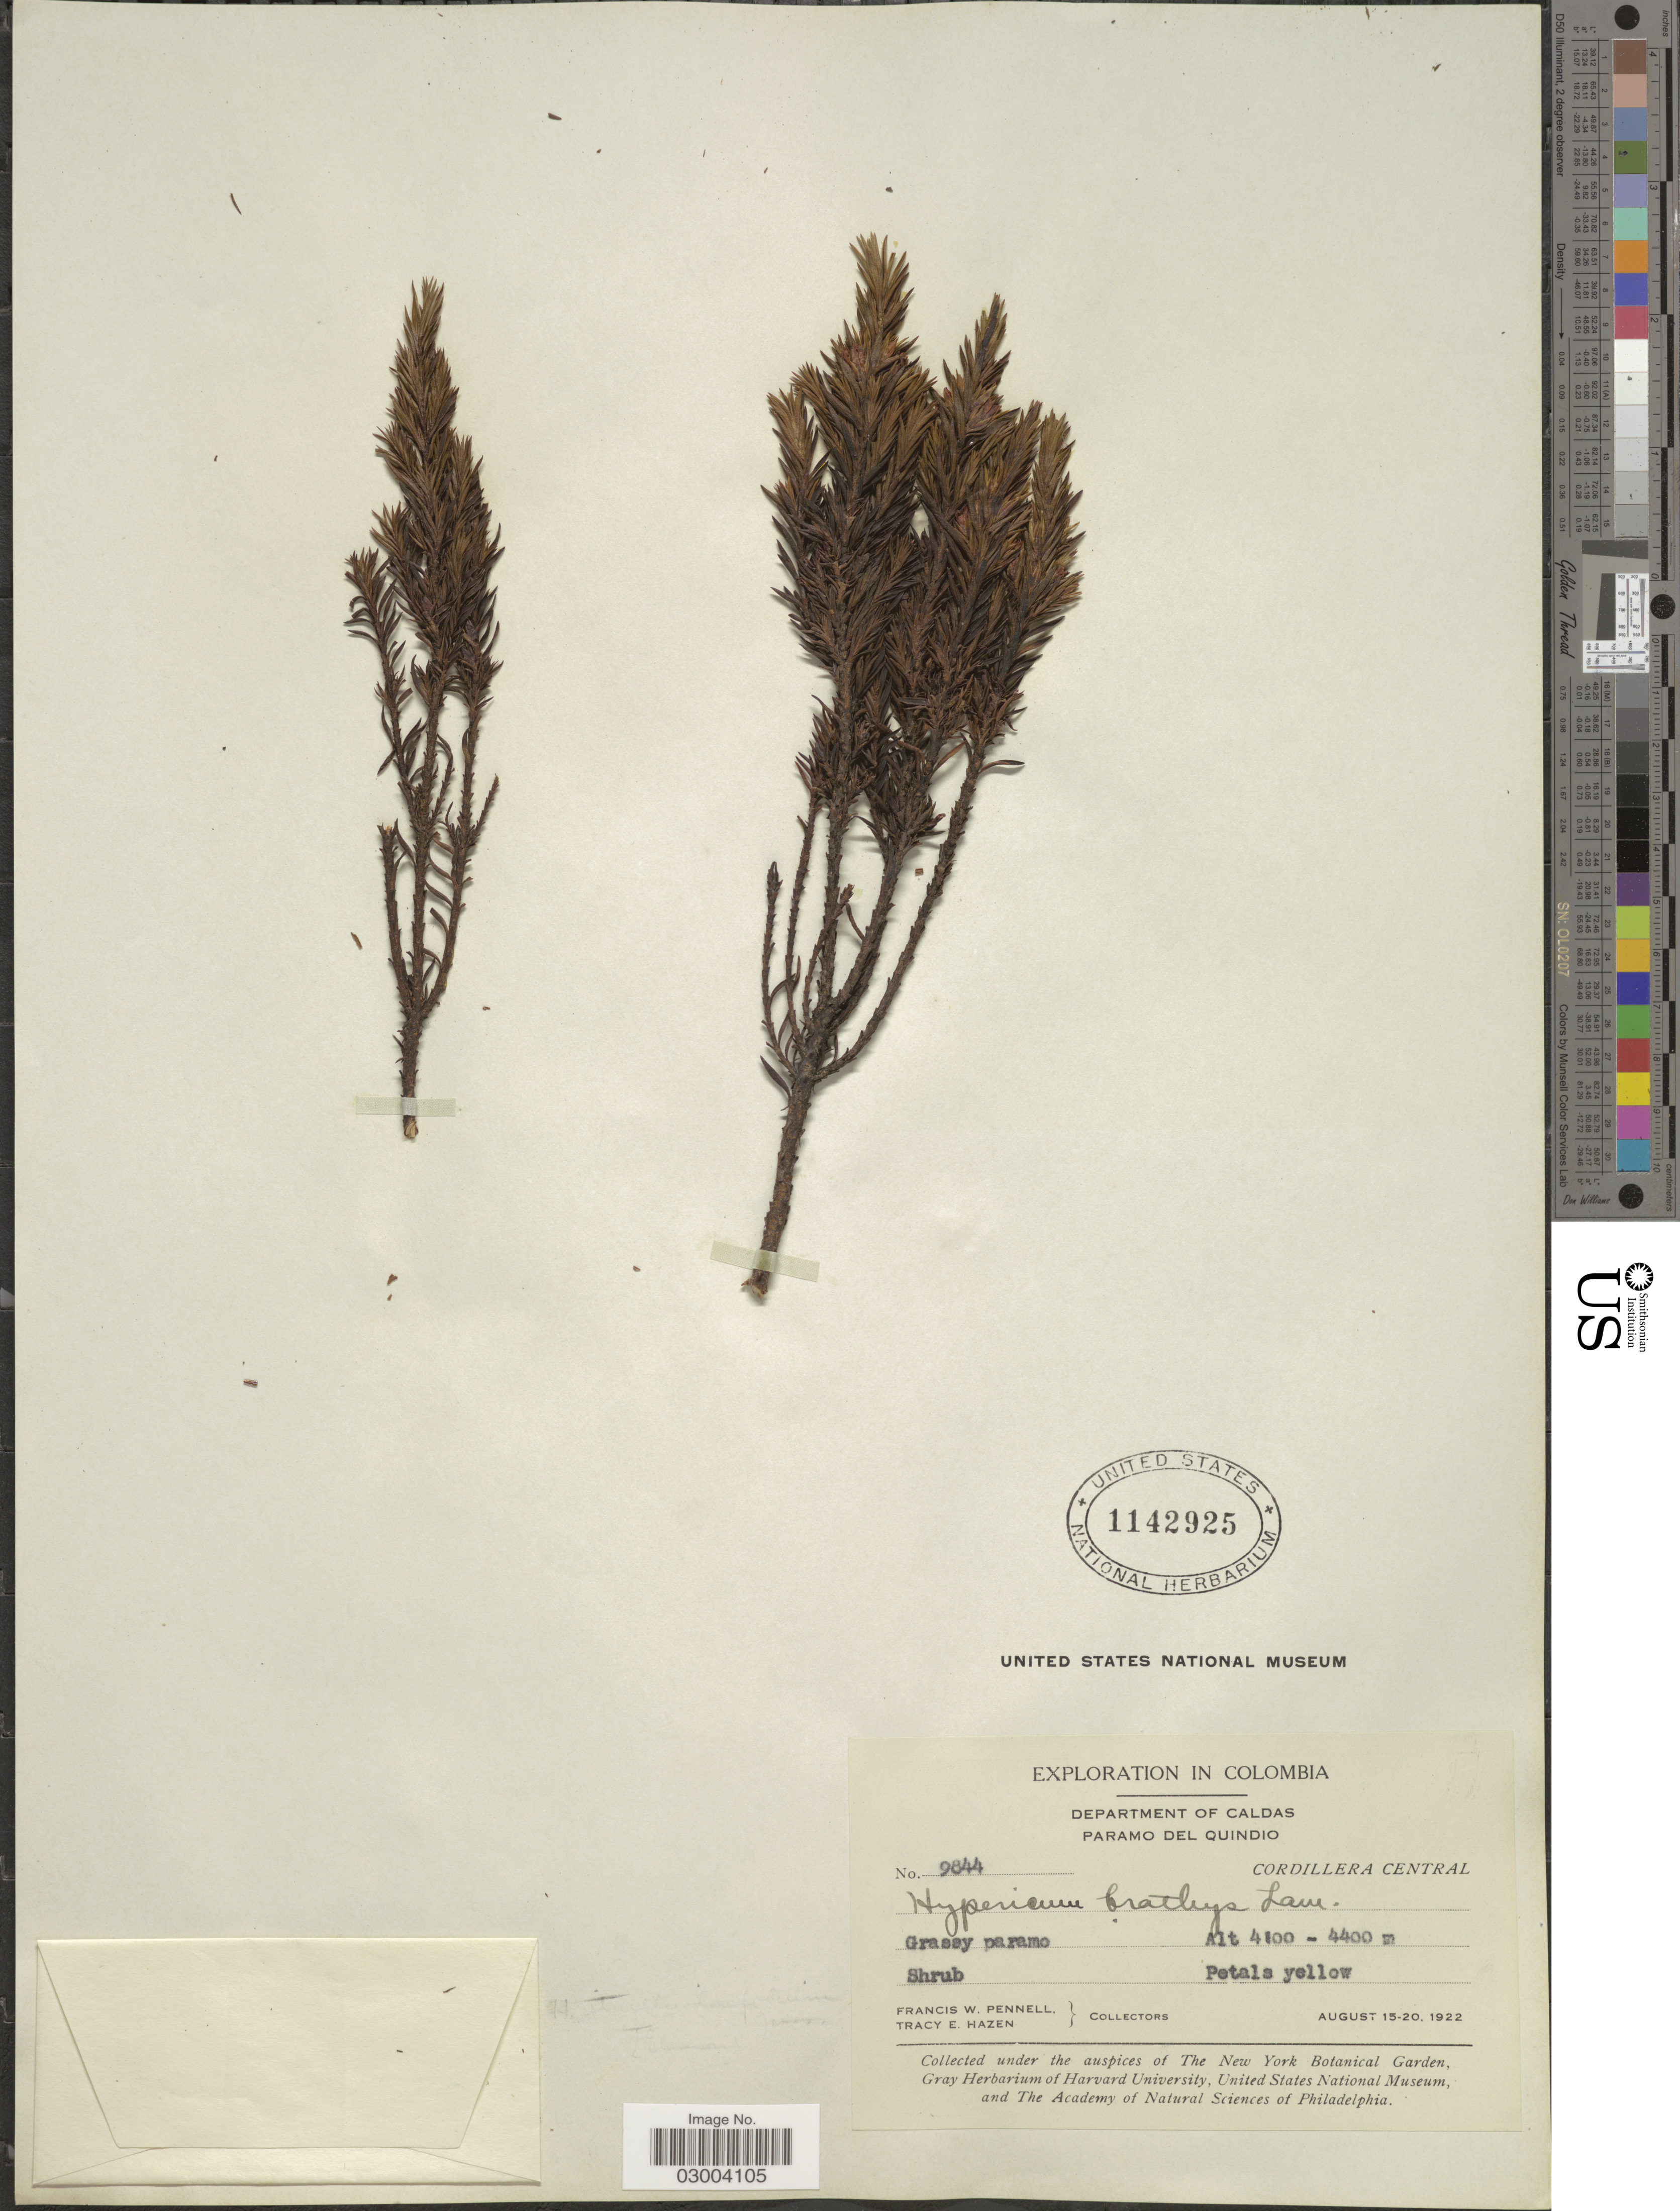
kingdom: Plantae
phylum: Tracheophyta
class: Magnoliopsida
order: Malpighiales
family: Hypericaceae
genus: Hypericum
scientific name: Hypericum pseudobrathys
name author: Turcz.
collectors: F. W. Pennell & T. E. Hazen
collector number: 9844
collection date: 1922-08-15/1922-08-20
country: Colombia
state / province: Caldas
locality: Department of Caldas, Paramo del Quindio, Cordillera Central.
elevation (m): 4100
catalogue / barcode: US 1142925